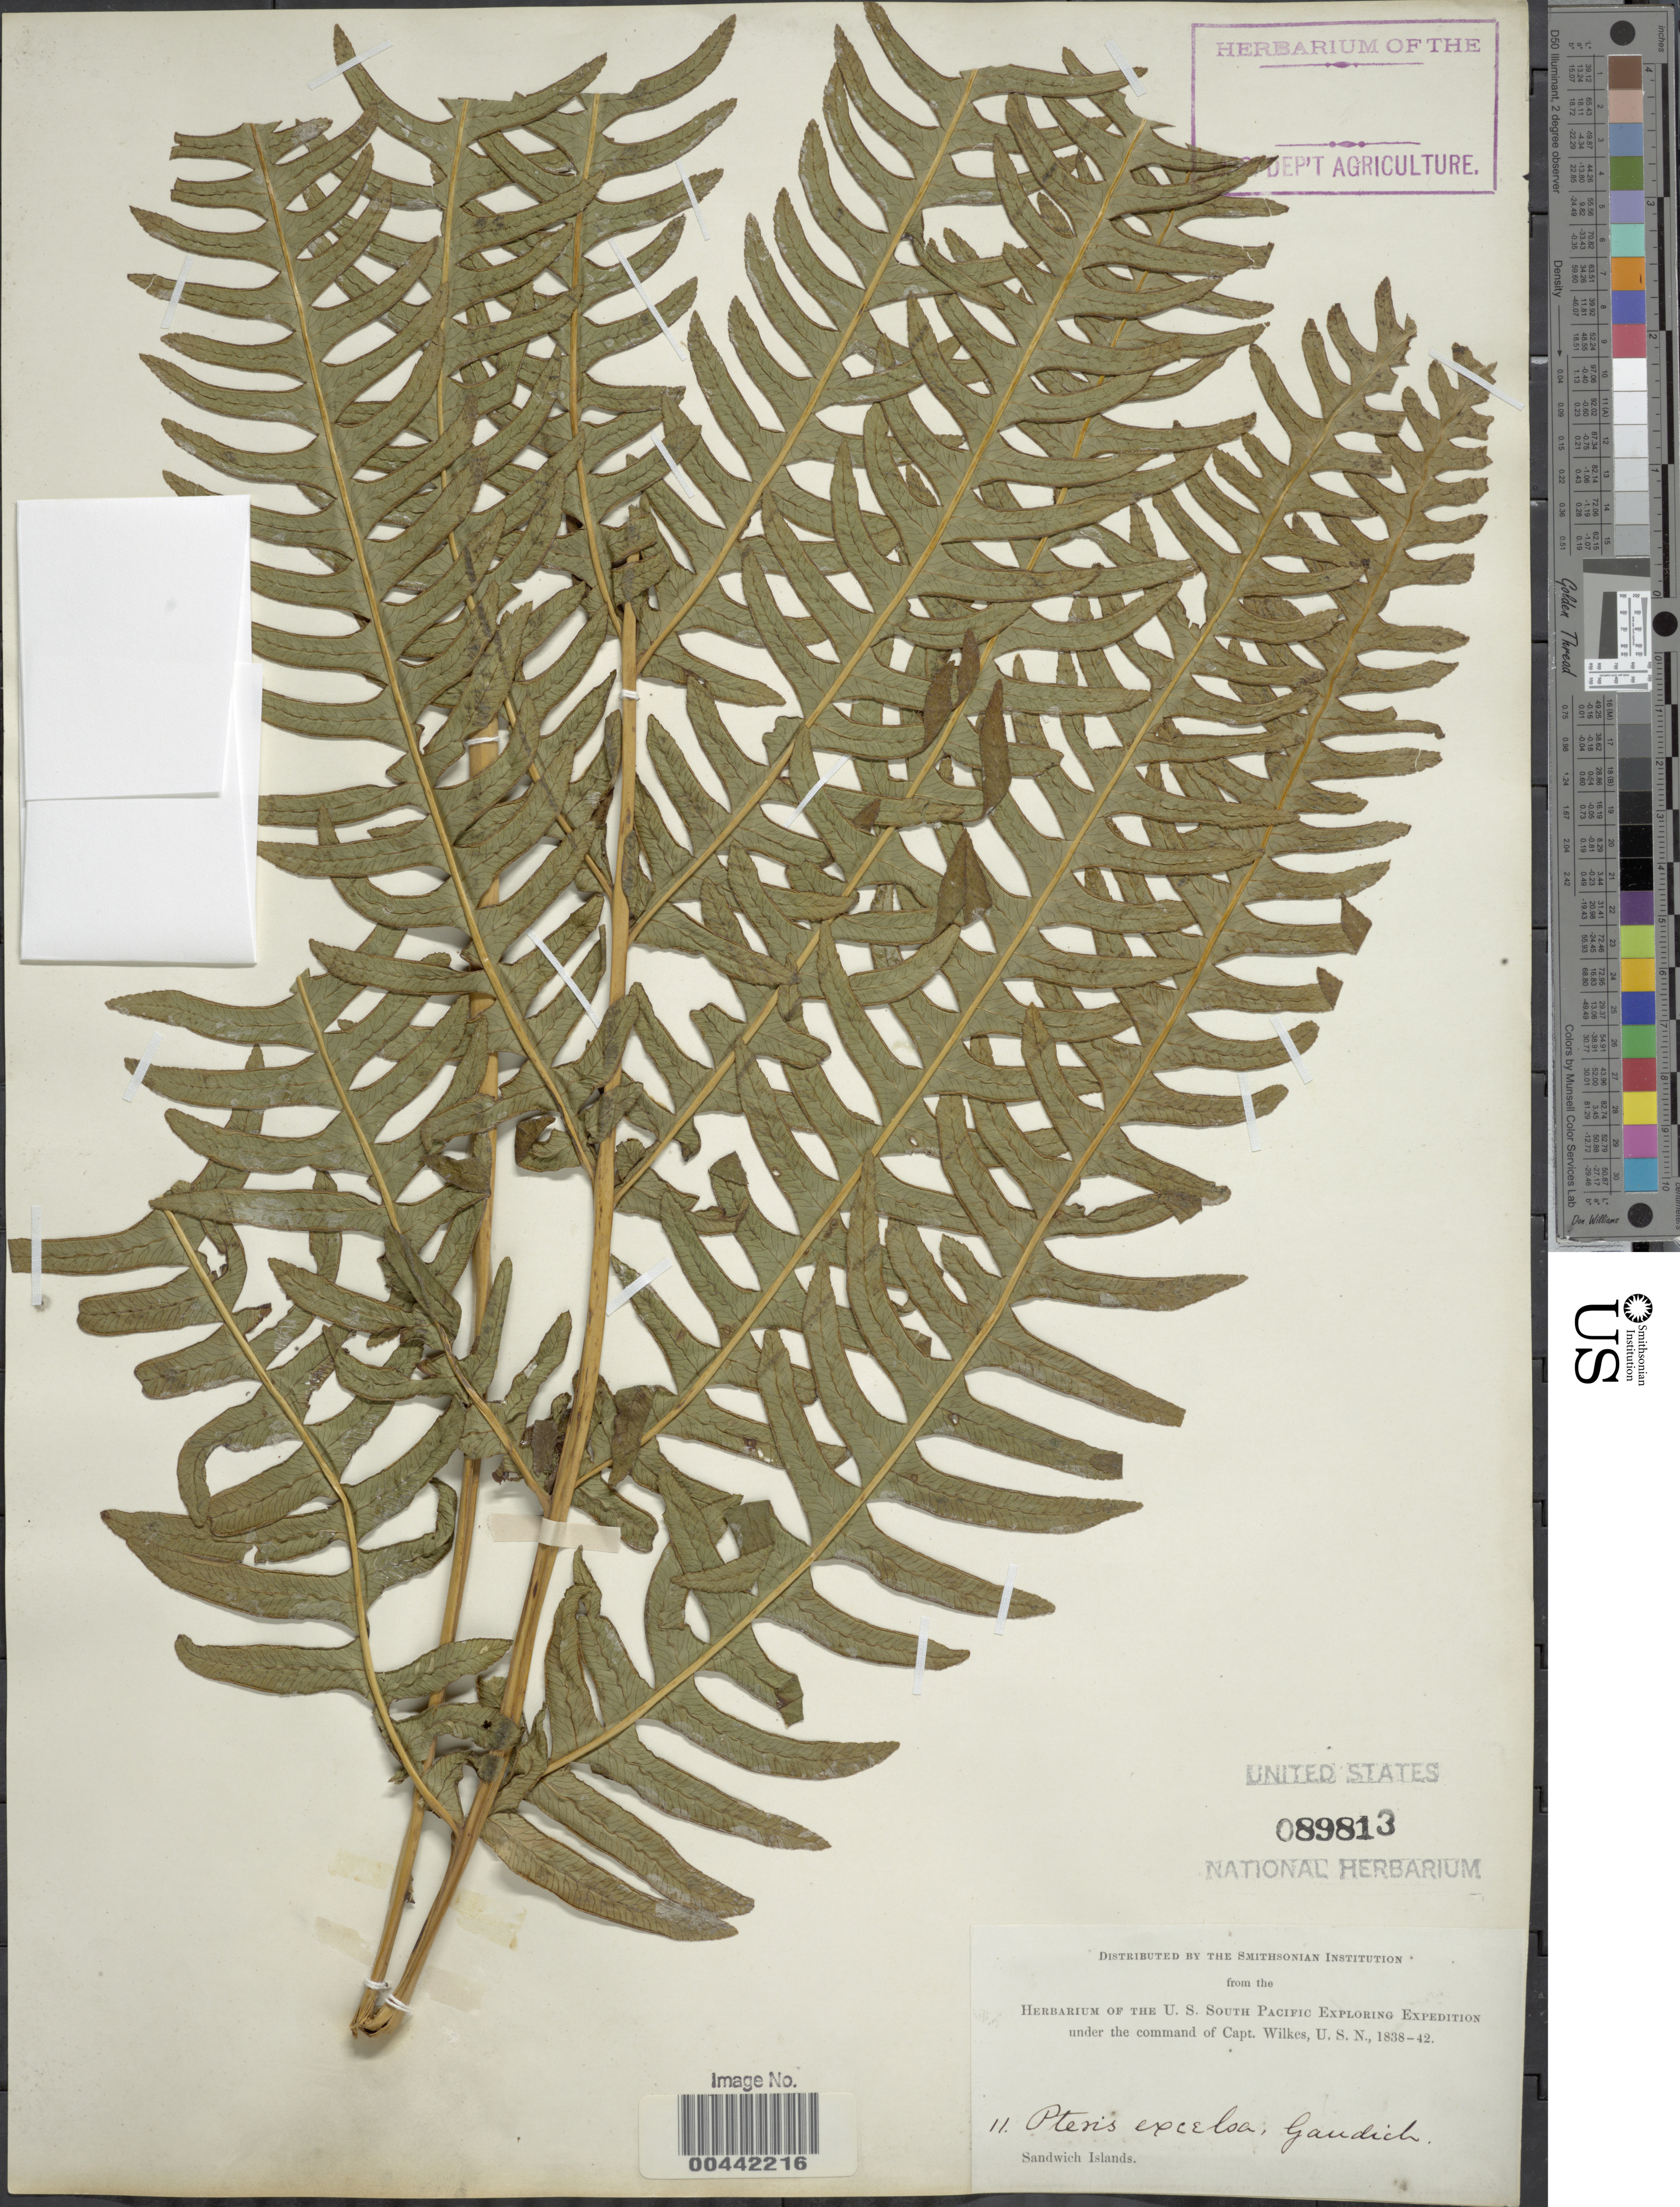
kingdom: Plantae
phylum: Tracheophyta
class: Polypodiopsida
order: Polypodiales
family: Pteridaceae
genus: Pteris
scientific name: Pteris terminalis var. terminalis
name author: Wall.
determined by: Wagner, W. L., (BOT), Smithsonian Institution - National Museum of Natural History (UNITED STATES)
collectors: Wilkes Explor. Exped.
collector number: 11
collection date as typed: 1838 to -- --- 1842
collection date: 1838/1842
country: United States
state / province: Hawaii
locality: Sandwich Islands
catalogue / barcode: US 89813